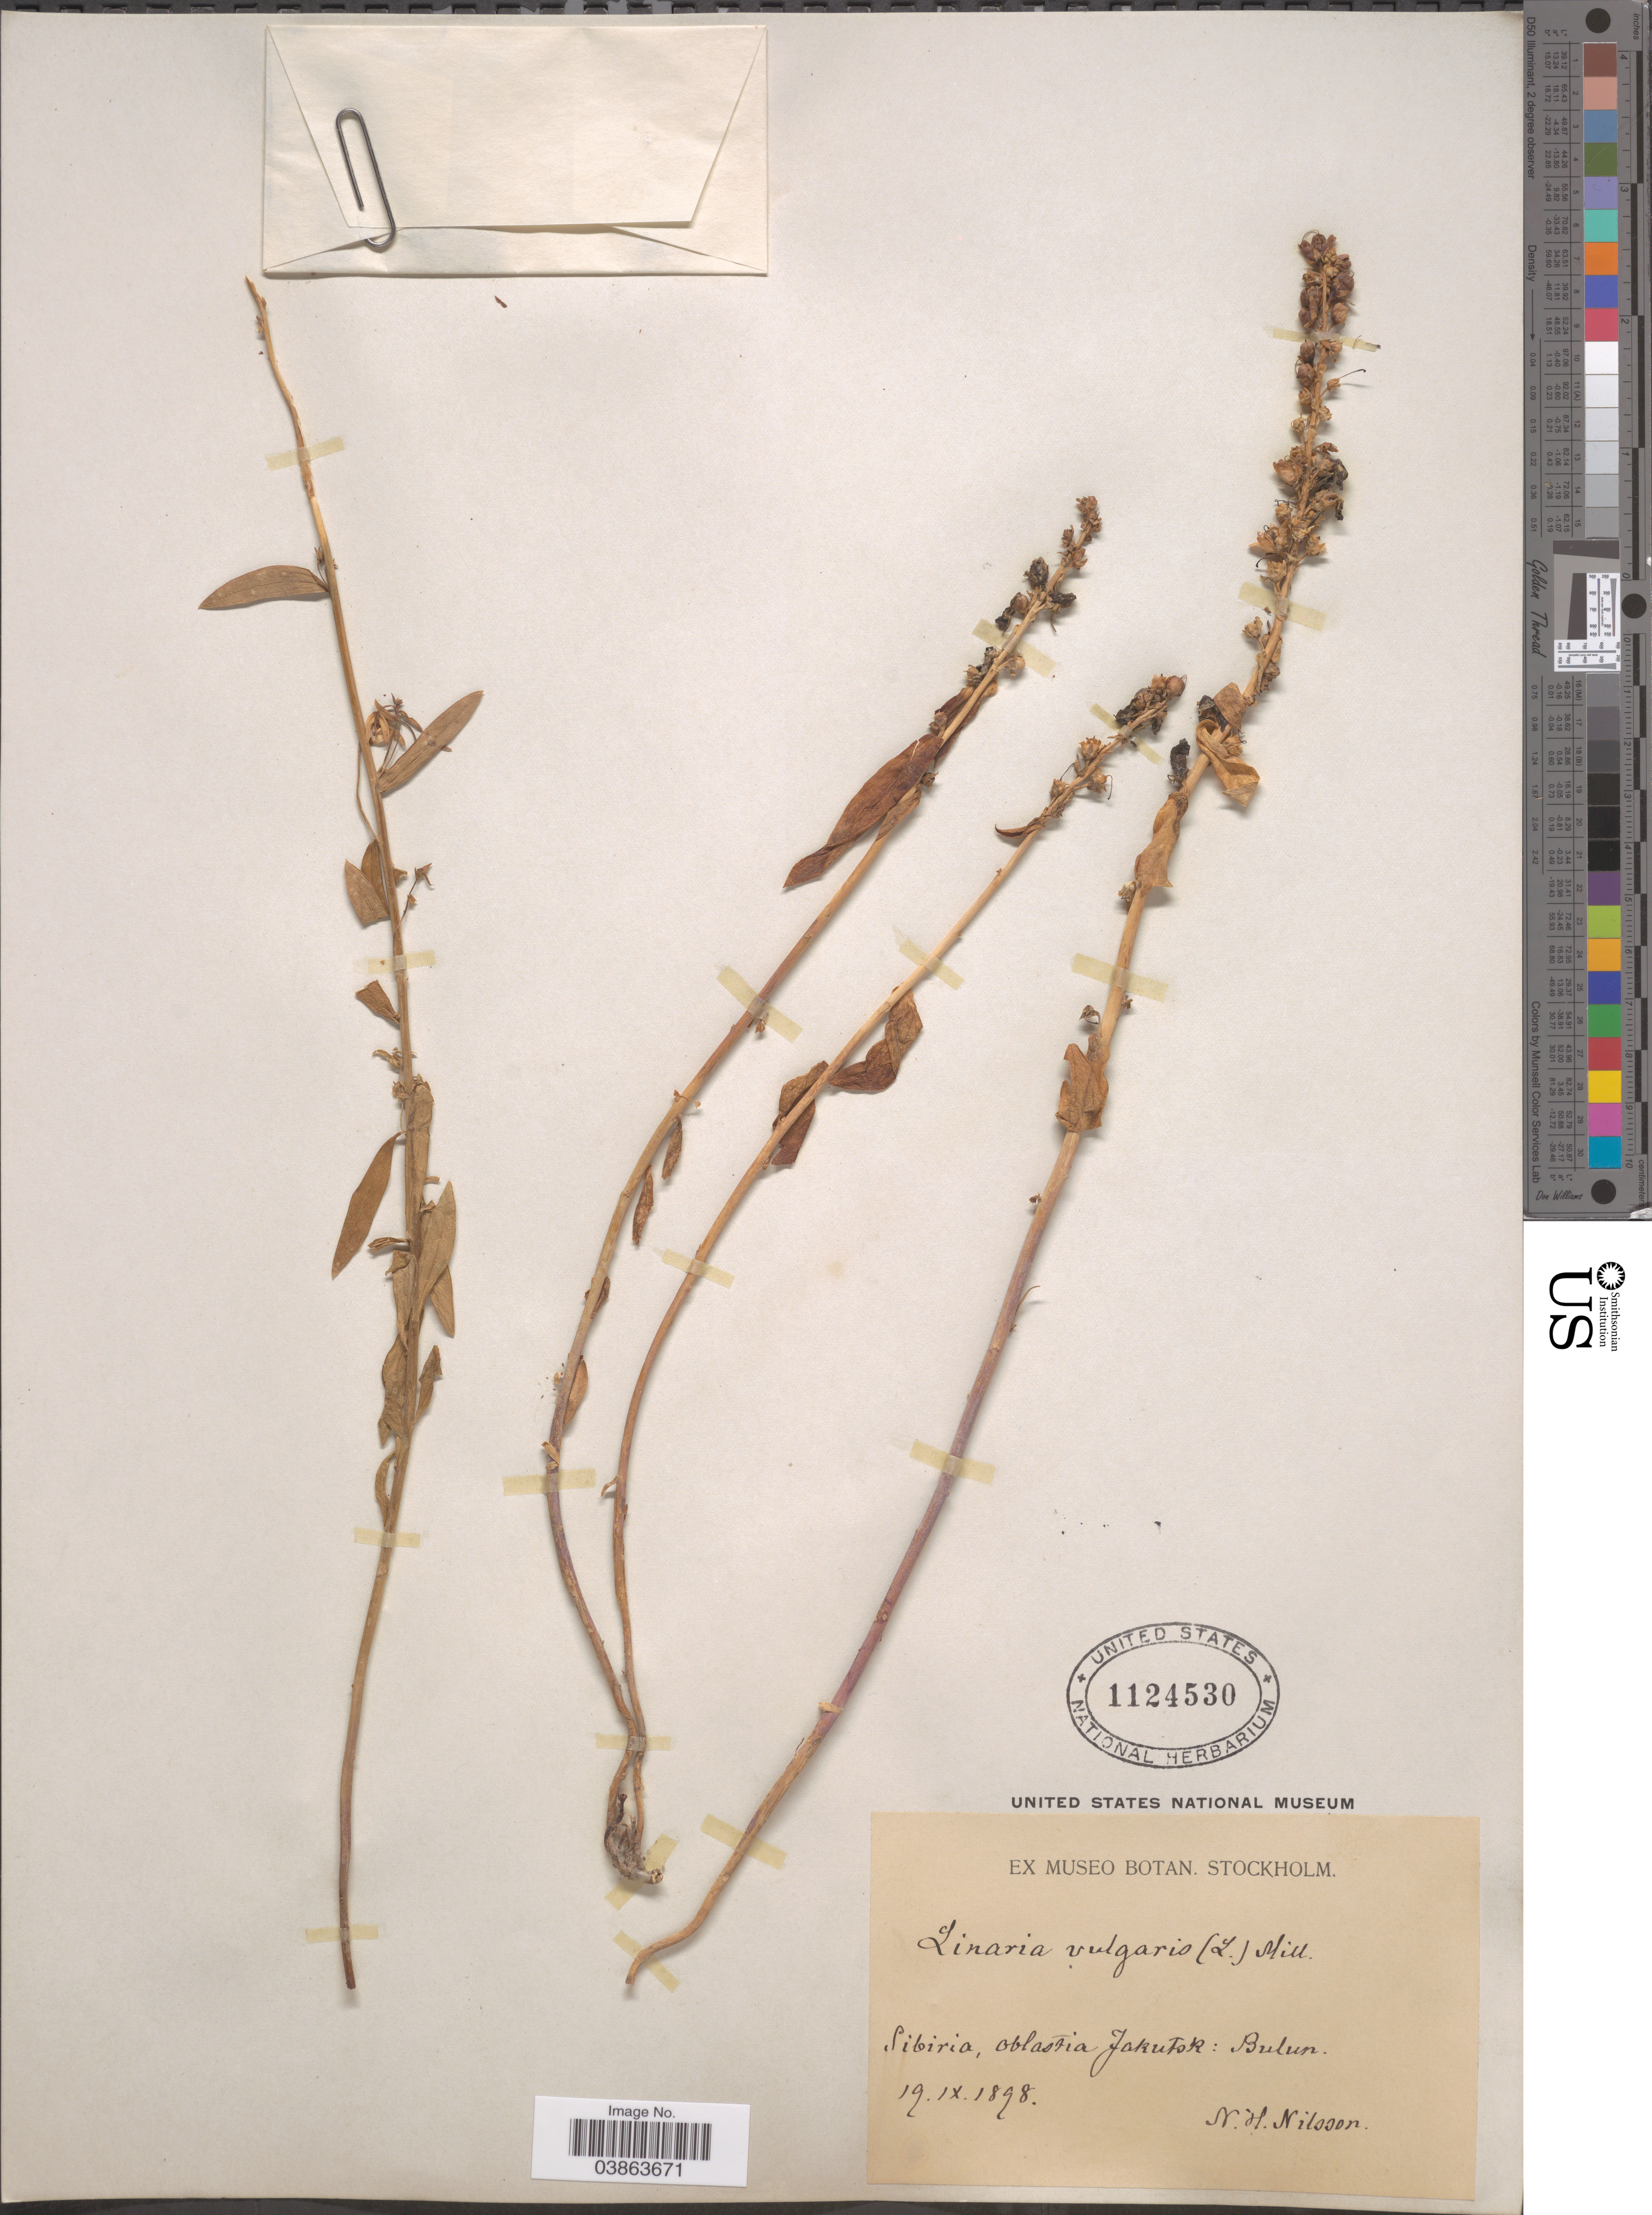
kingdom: Plantae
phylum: Tracheophyta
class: Magnoliopsida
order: Lamiales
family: Plantaginaceae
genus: Linaria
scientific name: Linaria vulgaris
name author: Mill.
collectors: N. H. Nilsson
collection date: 1898-09-19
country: Russian Federation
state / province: Sakha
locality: Sibiria, oblastia Jakutsk: Bulun.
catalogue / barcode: US 1124530